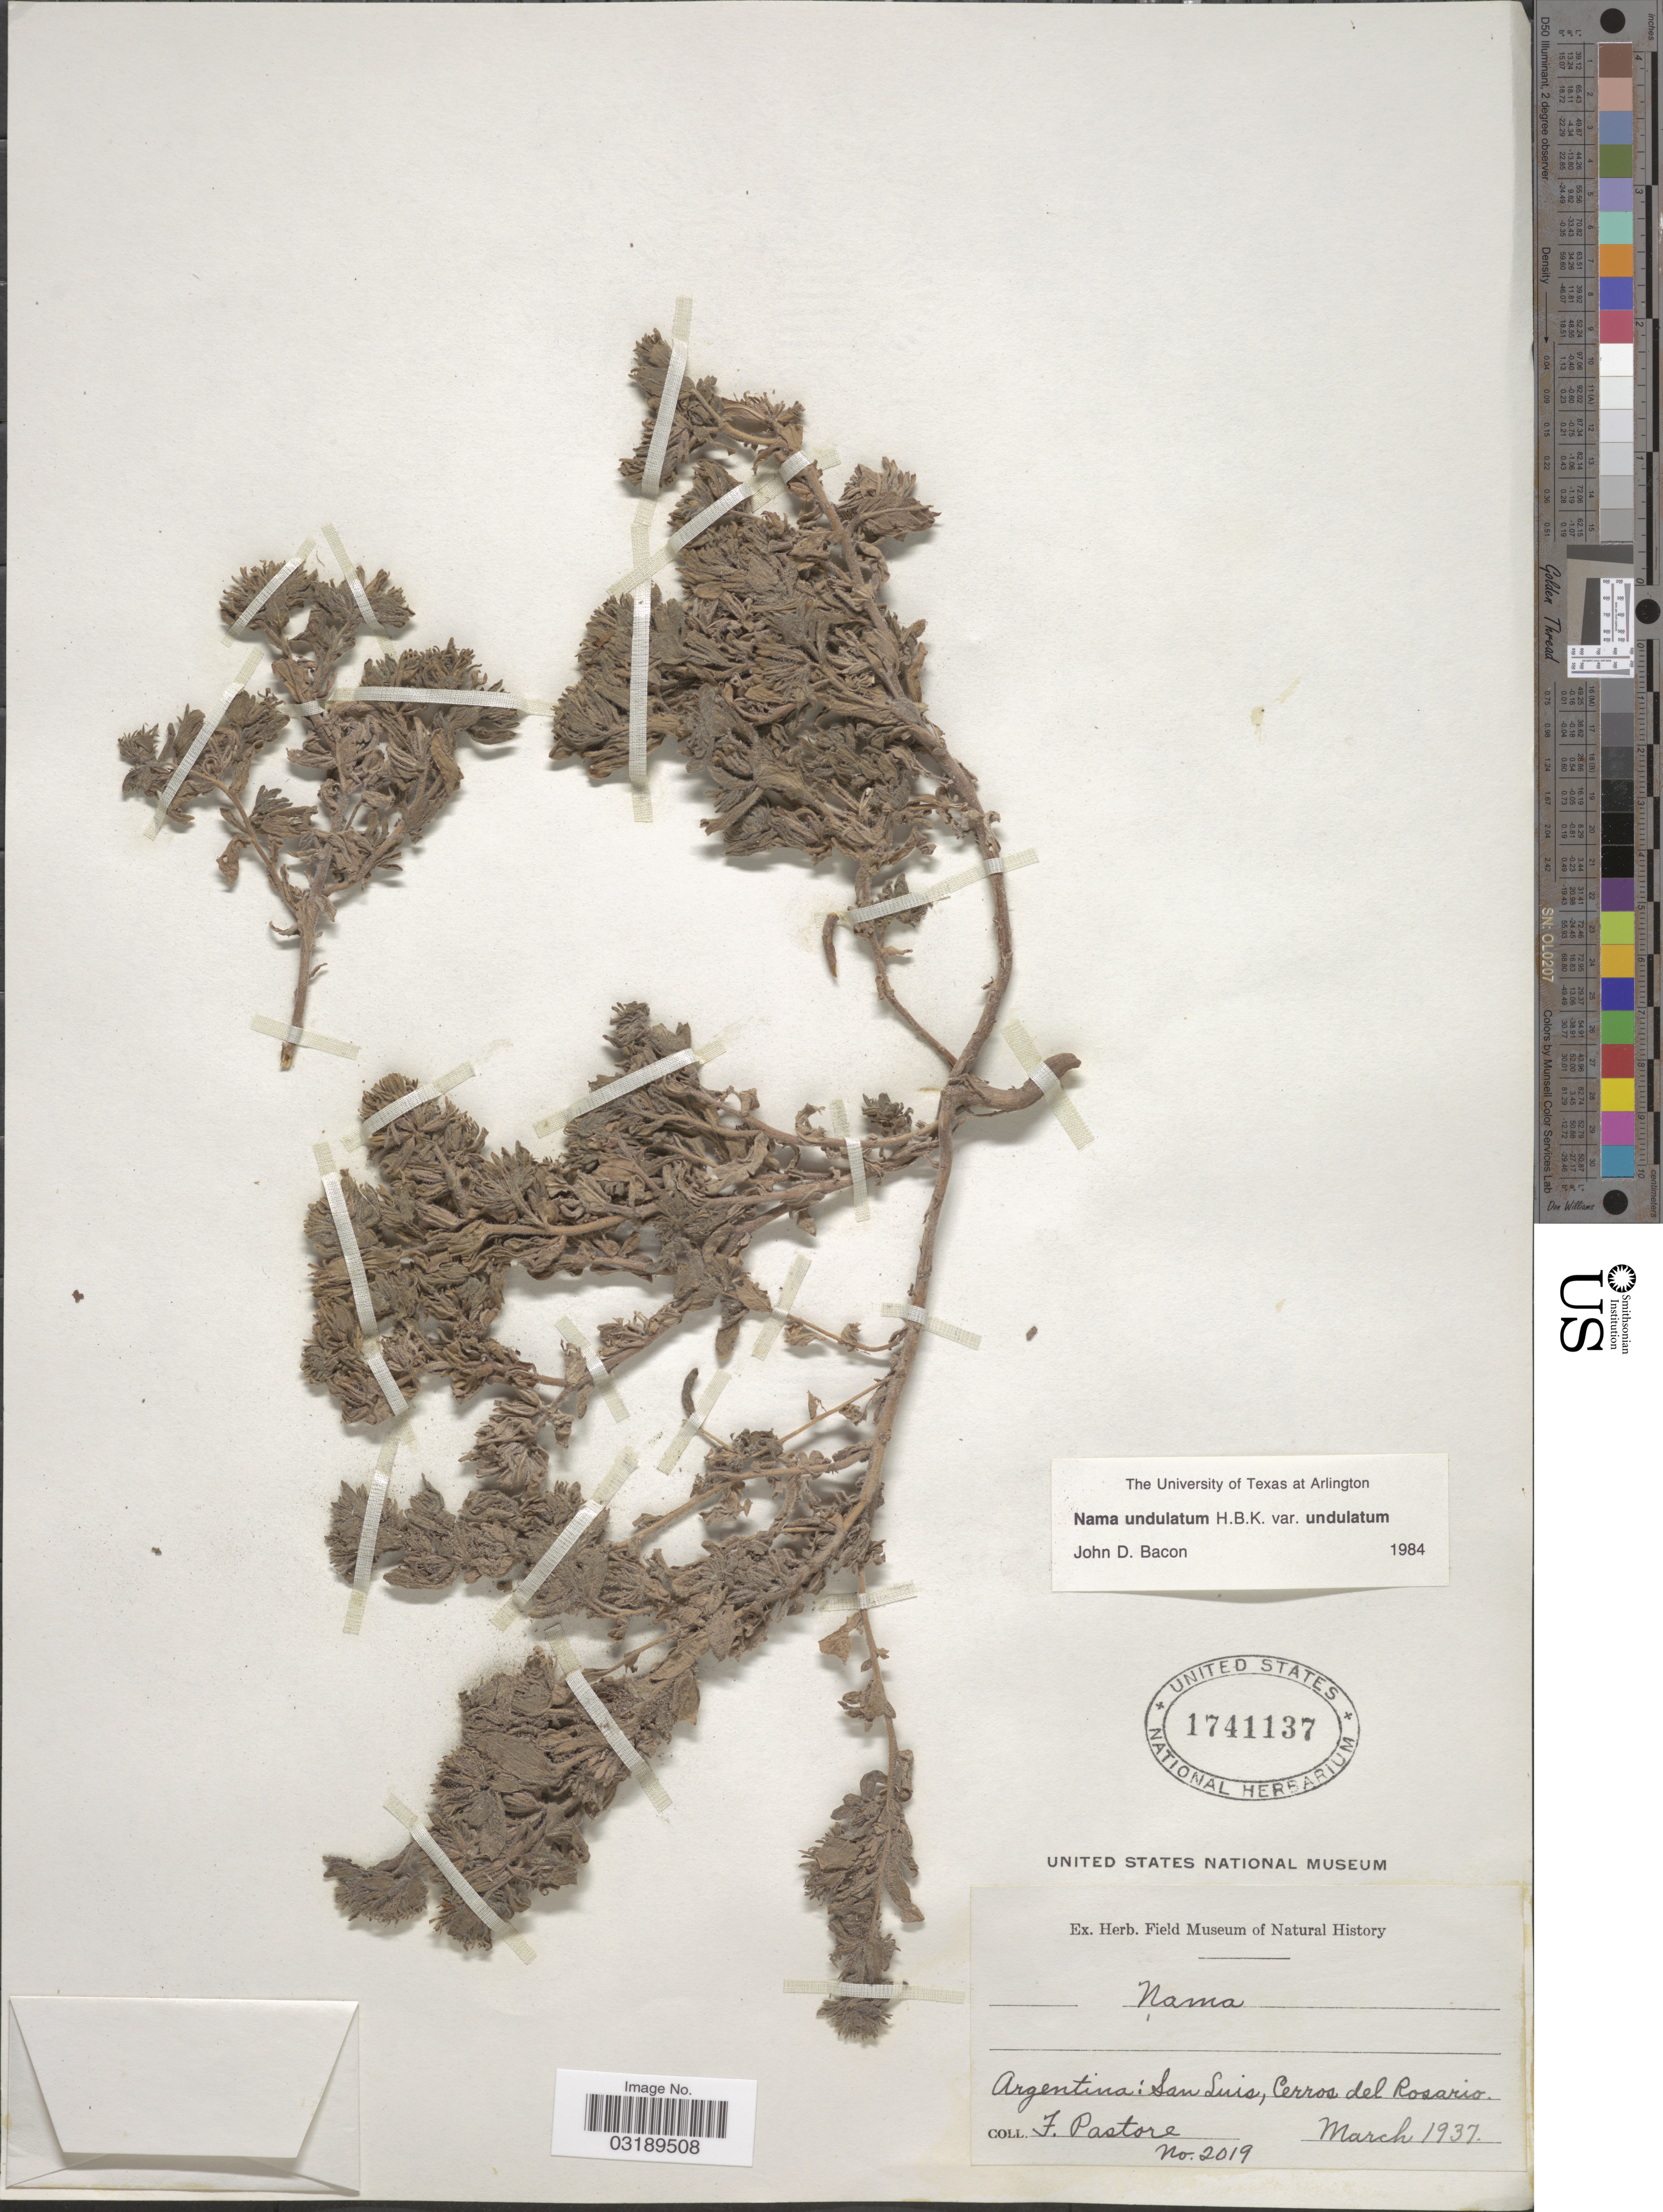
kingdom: Plantae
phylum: Tracheophyta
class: Magnoliopsida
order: Boraginales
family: Namaceae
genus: Nama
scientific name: Nama undulatum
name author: Kunth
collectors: F. Pastore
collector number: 2019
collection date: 1937-03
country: Argentina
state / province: San Luis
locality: Cerros del Rosario.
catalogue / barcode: US 1741137